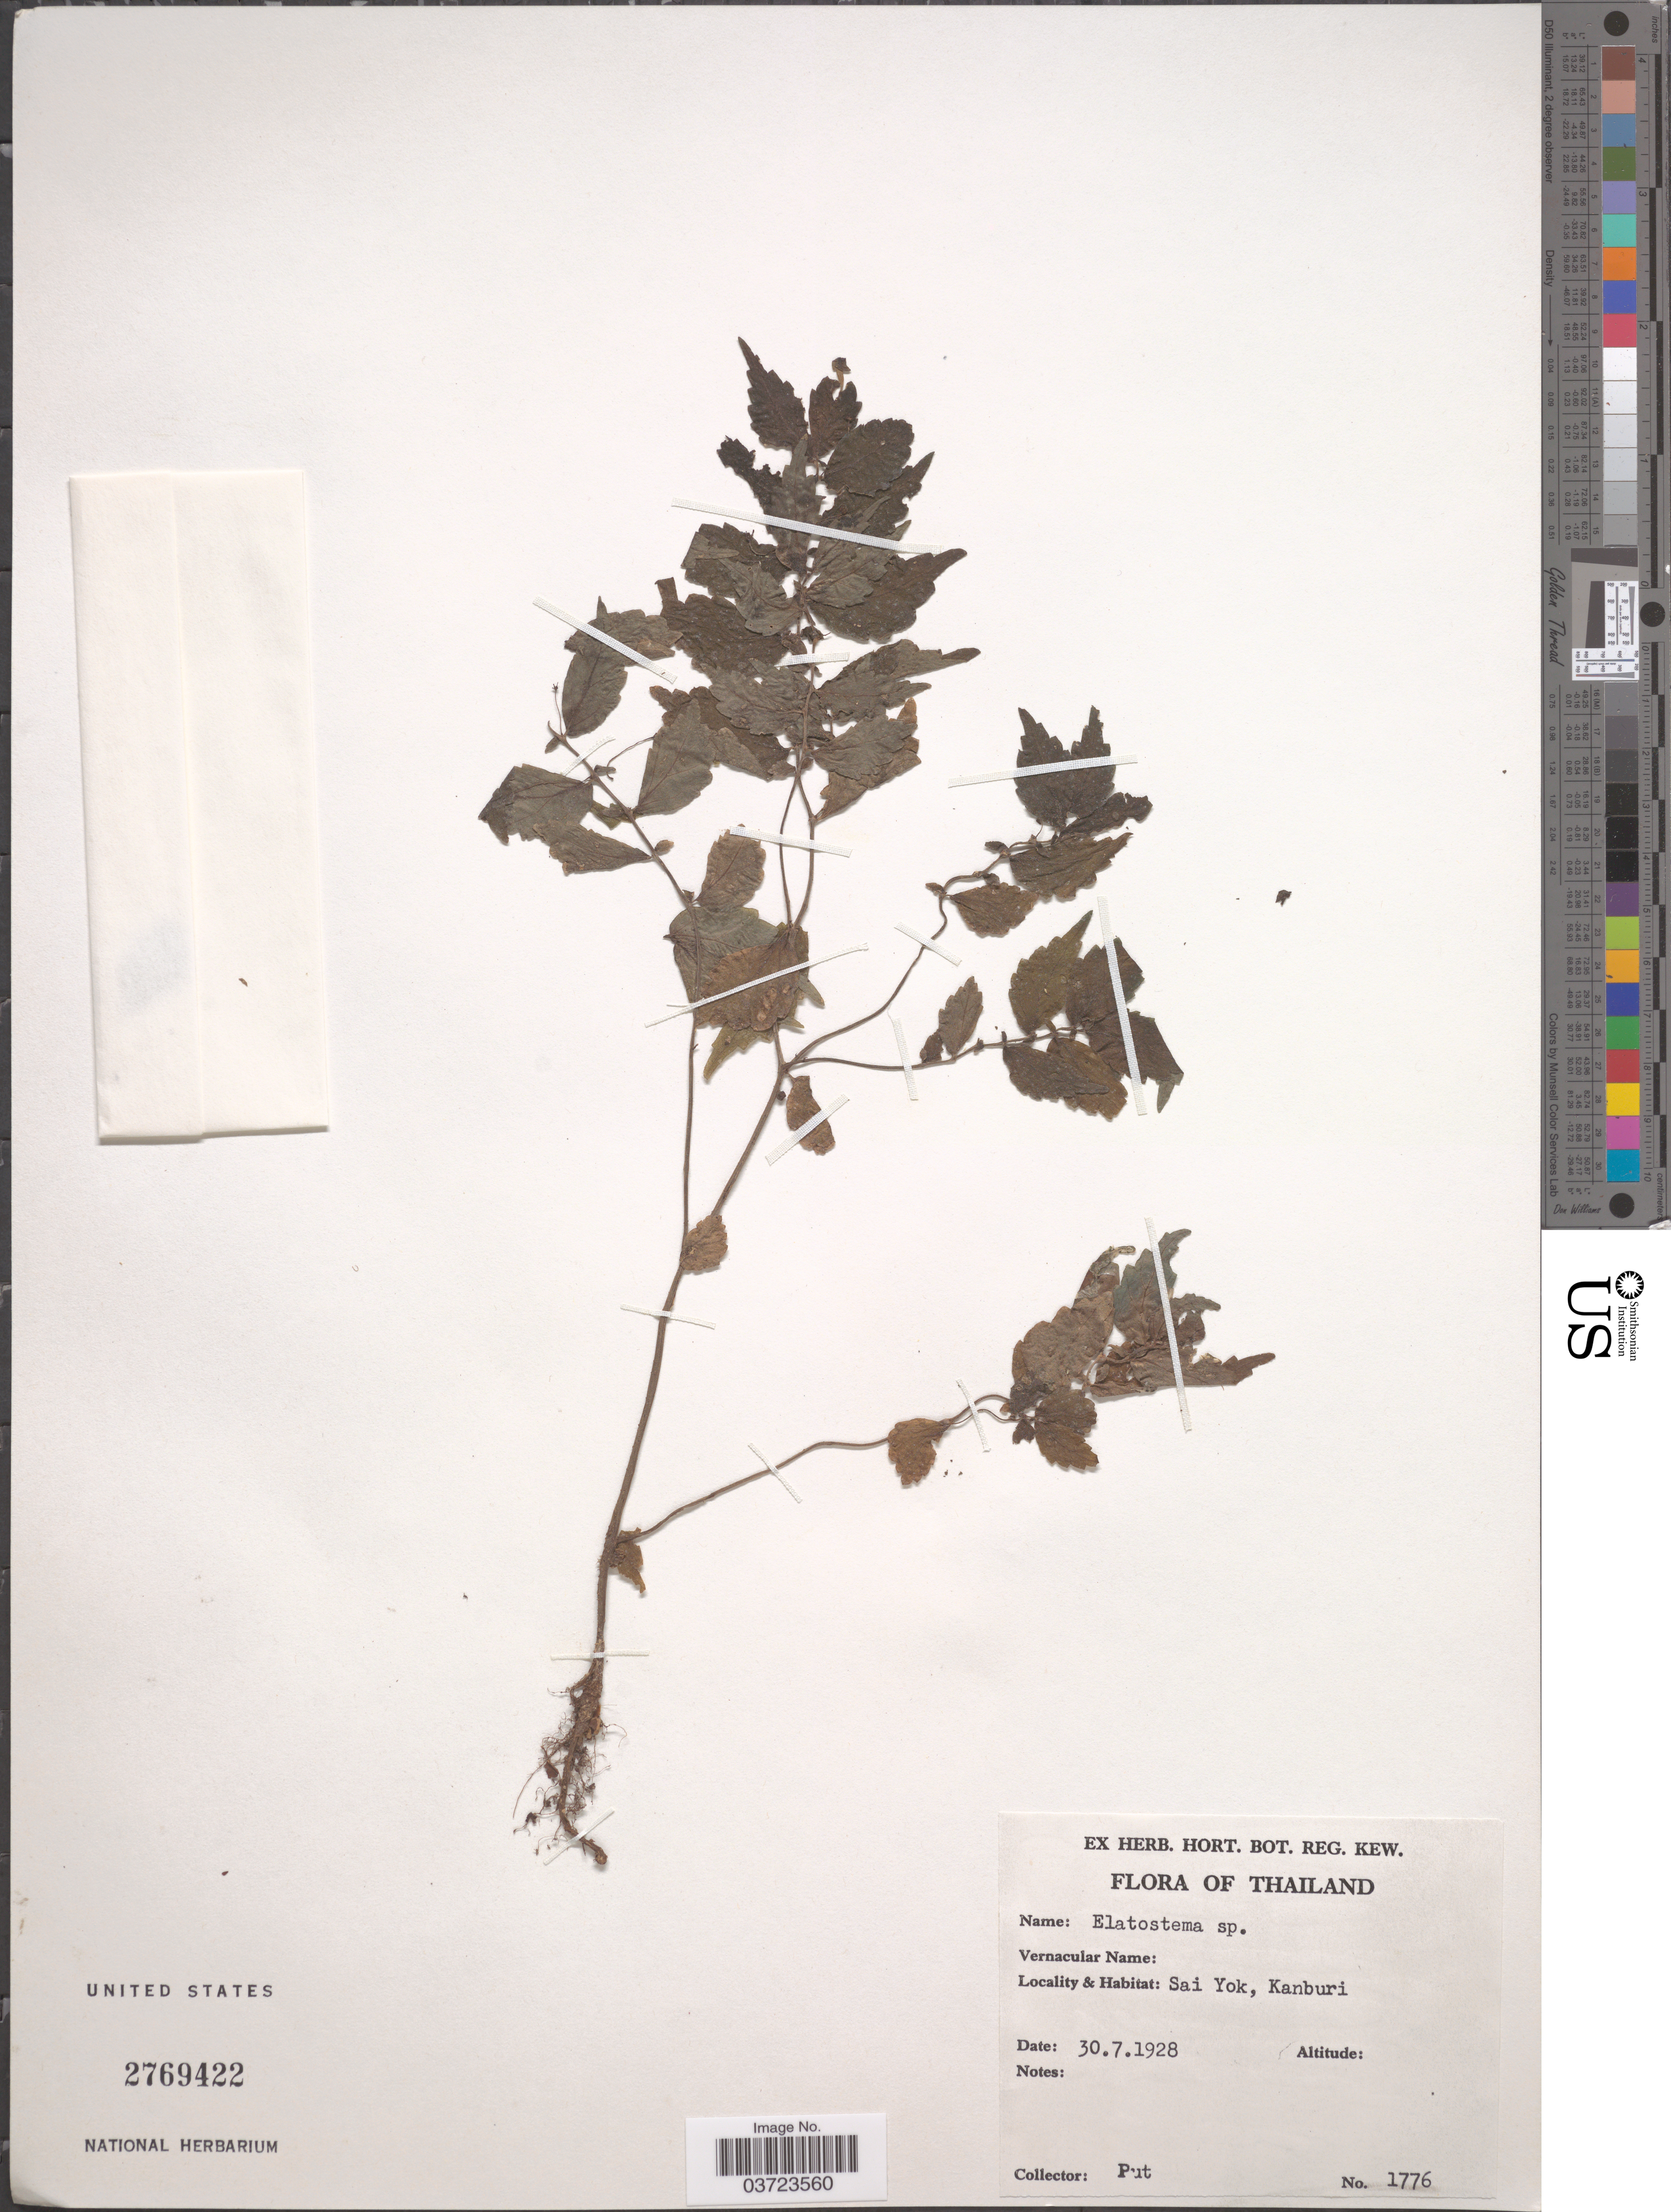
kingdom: Plantae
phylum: Tracheophyta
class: Magnoliopsida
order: Rosales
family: Urticaceae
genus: Elatostema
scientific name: Elatostema sp.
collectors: -. Put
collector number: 1776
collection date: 1928-07-30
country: Thailand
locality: Sai Yok, Kanburi.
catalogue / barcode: US 2769422